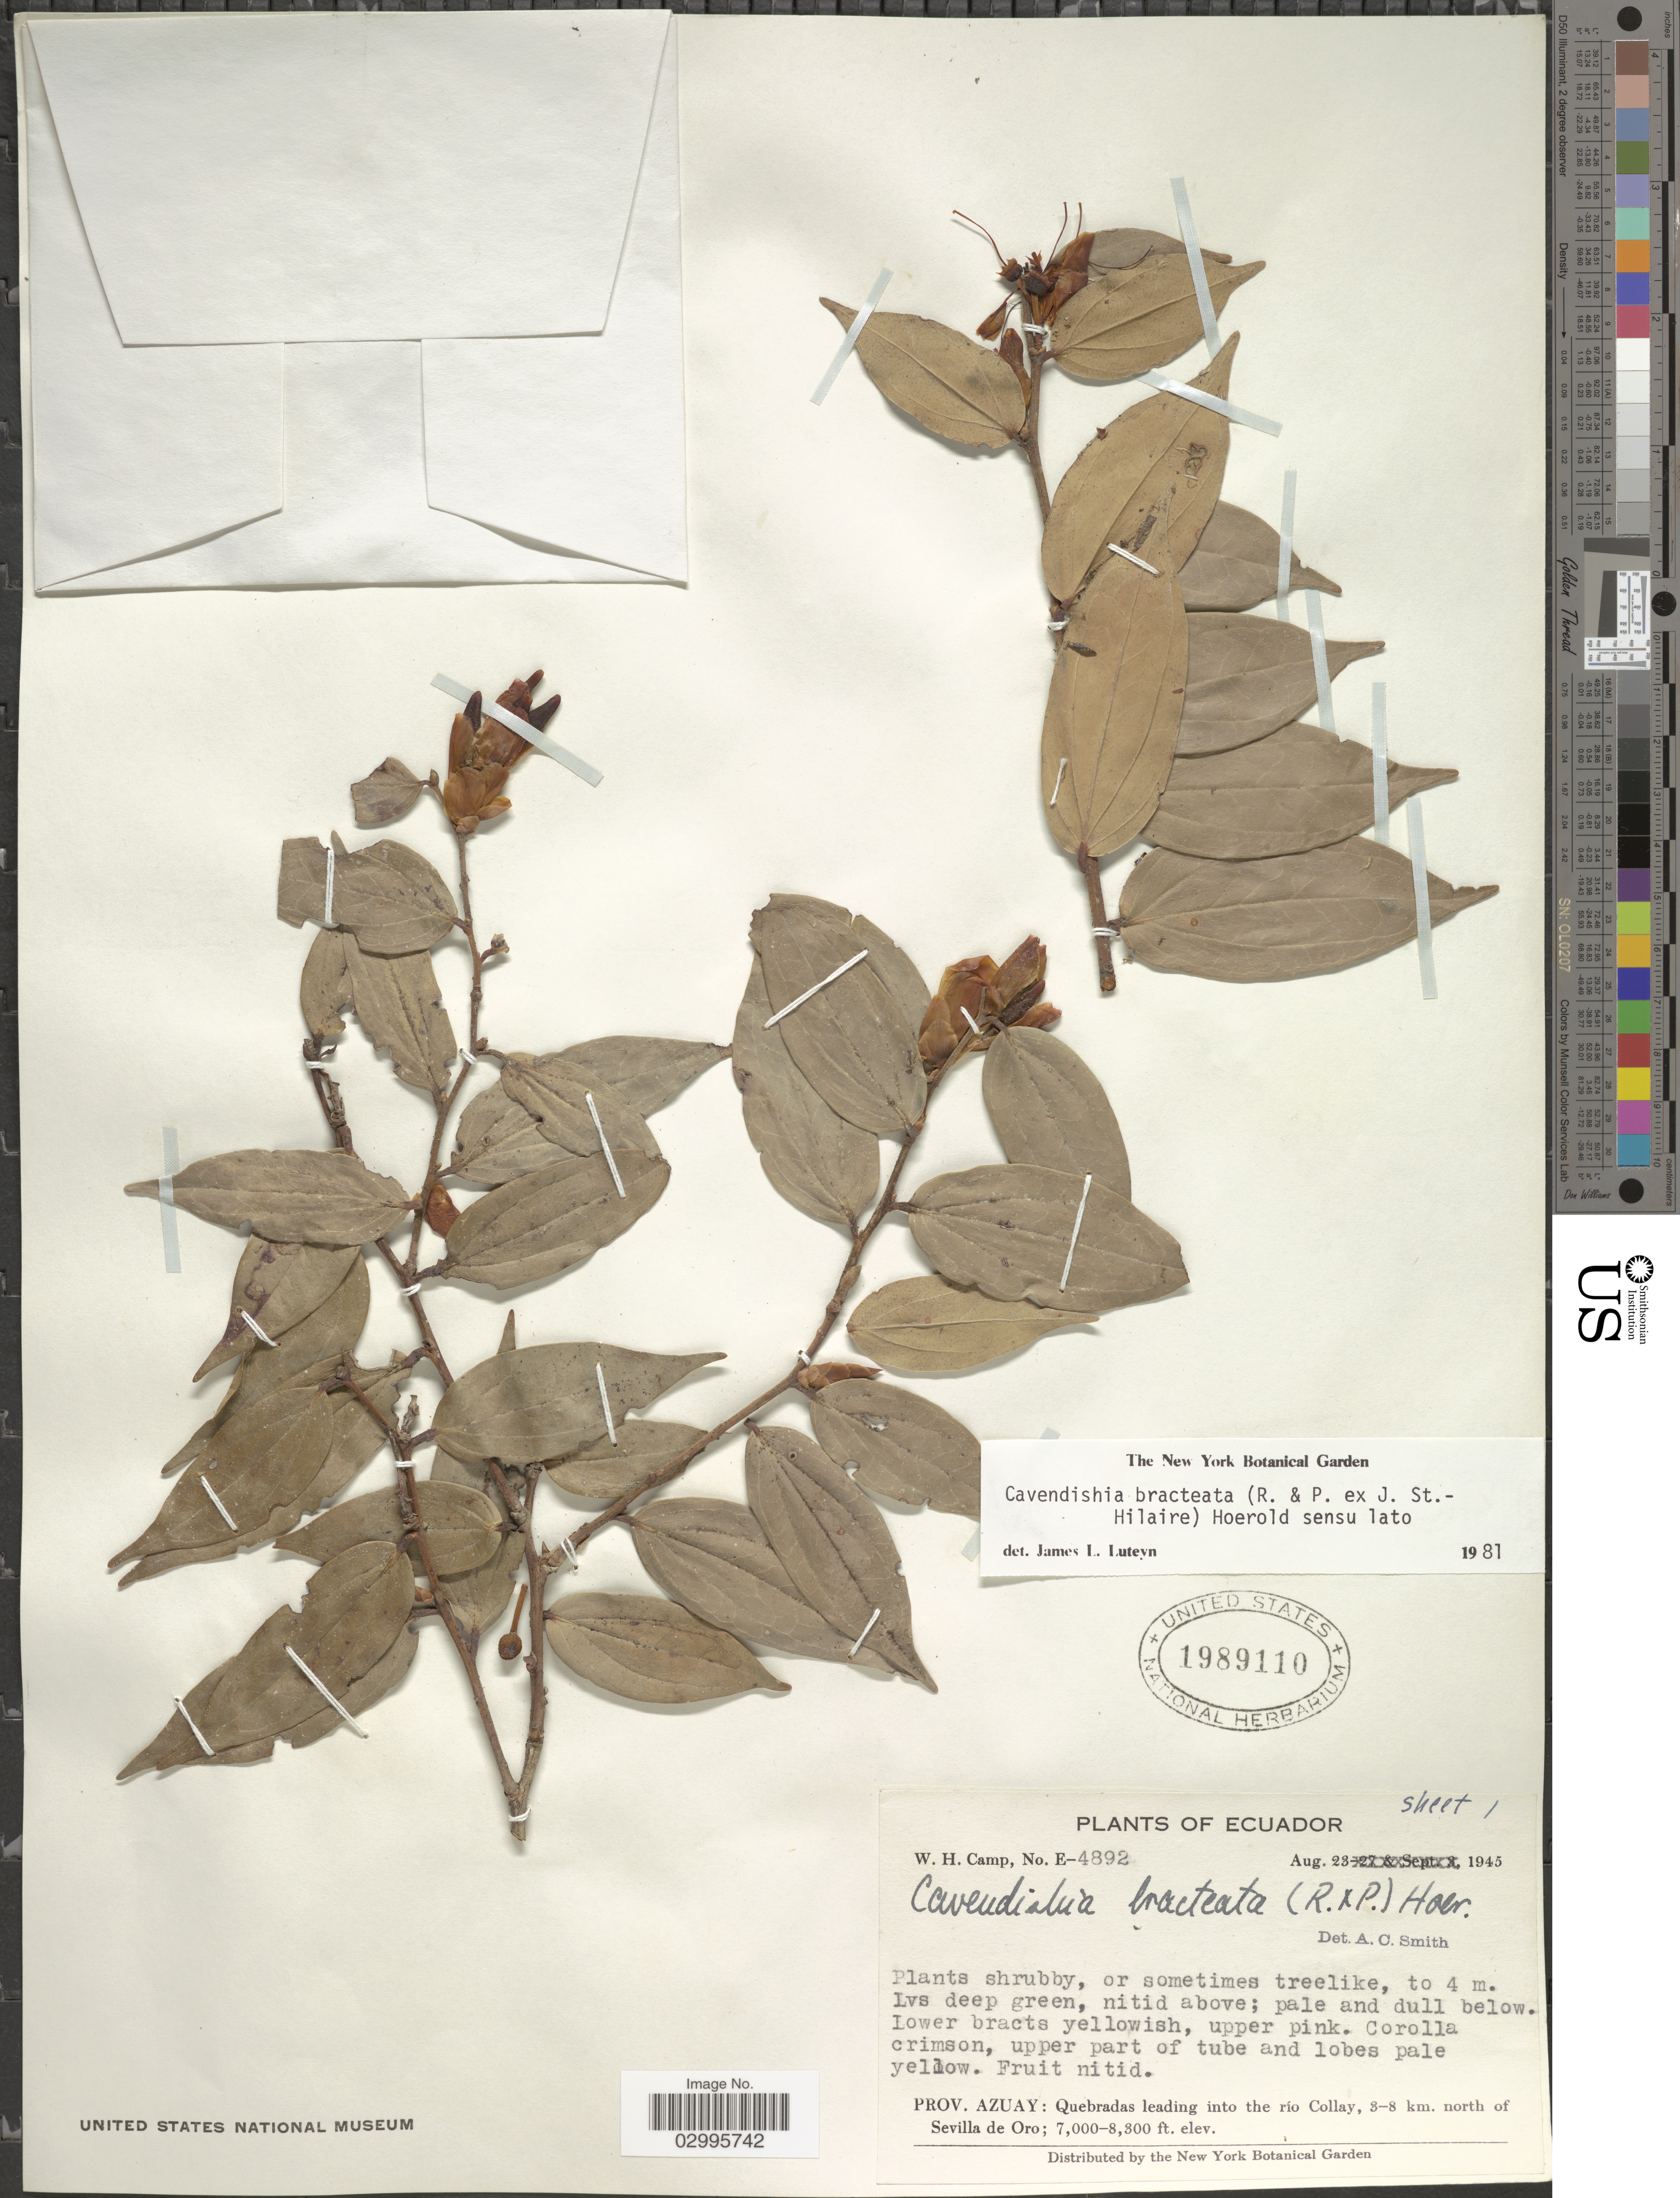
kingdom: Plantae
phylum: Tracheophyta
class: Magnoliopsida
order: Ericales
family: Ericaceae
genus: Cavendishia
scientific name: Cavendishia bracteata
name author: (Ruiz & Pav. ex J. St.-Hil.) Hoerold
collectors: W. H. Camp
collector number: E-4892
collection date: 1945-08-23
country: Ecuador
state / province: Azuay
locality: Quebradas leading into the río Collay, 3-8 km. north of Sevilla de Oro.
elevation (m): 2134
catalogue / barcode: US 1989110